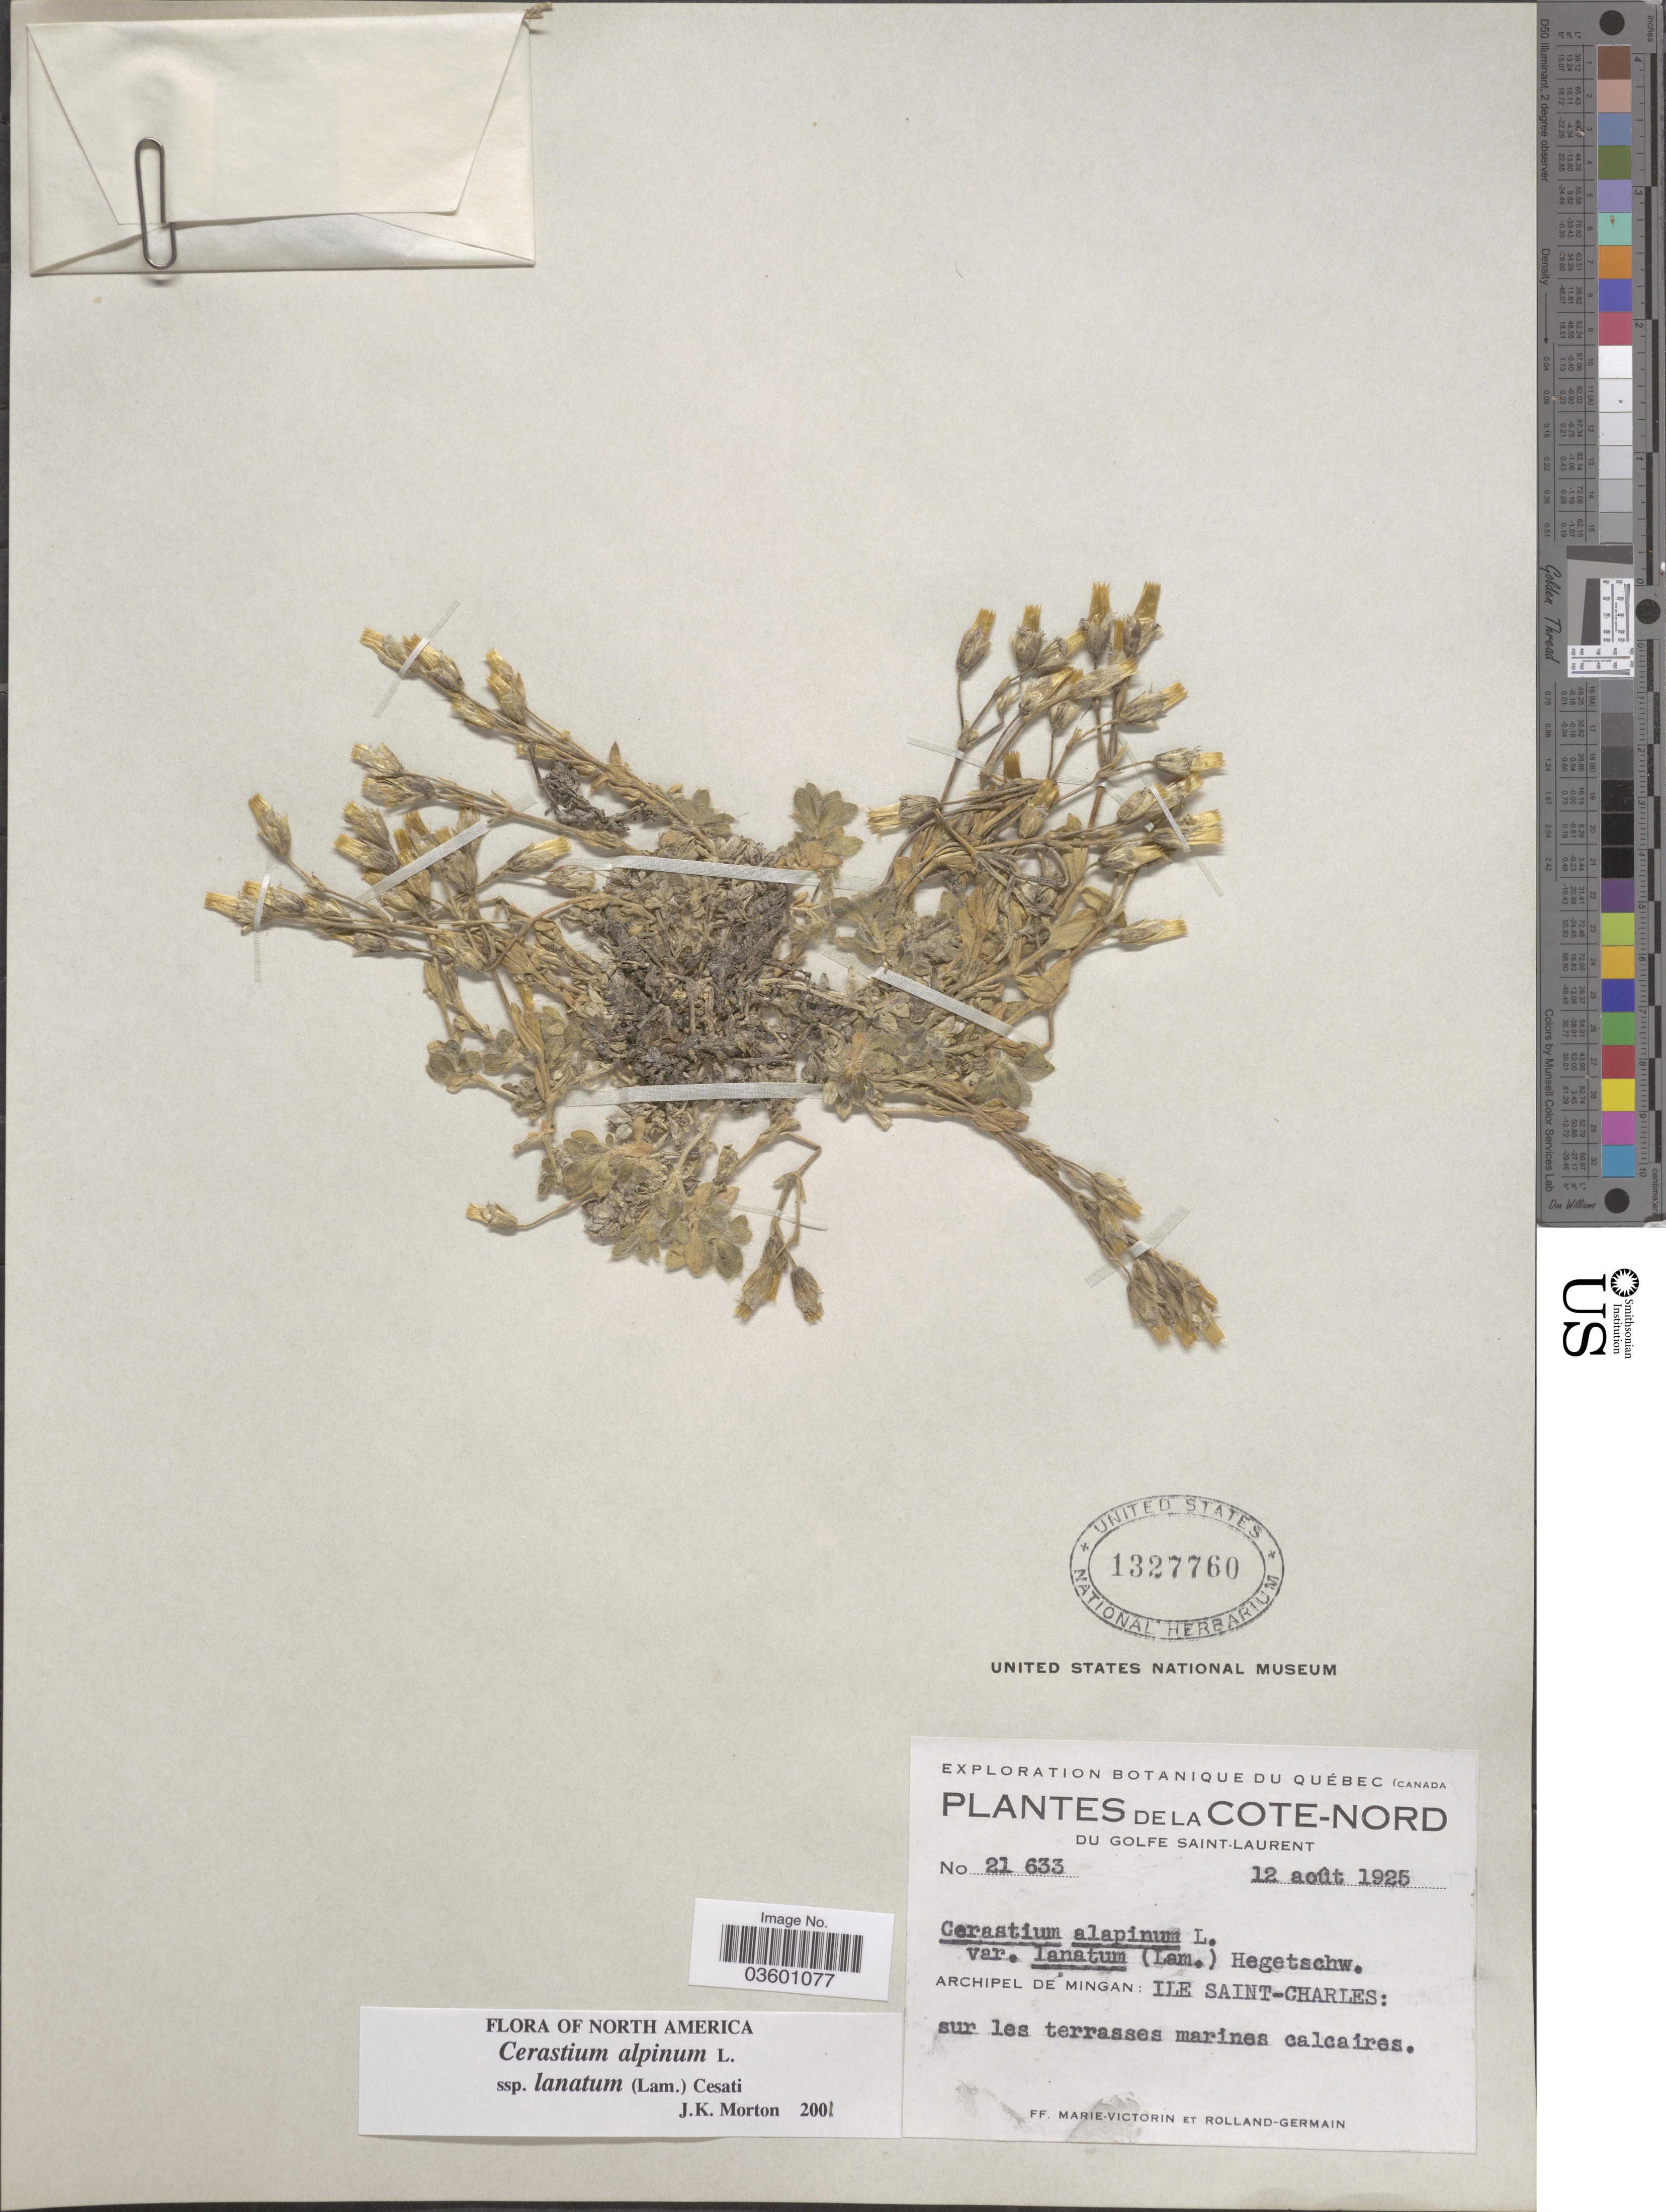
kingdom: Plantae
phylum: Tracheophyta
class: Magnoliopsida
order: Caryophyllales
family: Caryophyllaceae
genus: Cerastium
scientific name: Cerastium alpinum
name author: L.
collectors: F. Marie-Victorin & Rolland-Germain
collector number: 21633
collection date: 1925-08-12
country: Canada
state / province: Quebec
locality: Cote-Nord. Du Golfe Saint-Laurent. Archipel de Mingan: Ile Saint-Charles.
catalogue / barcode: US 1327760